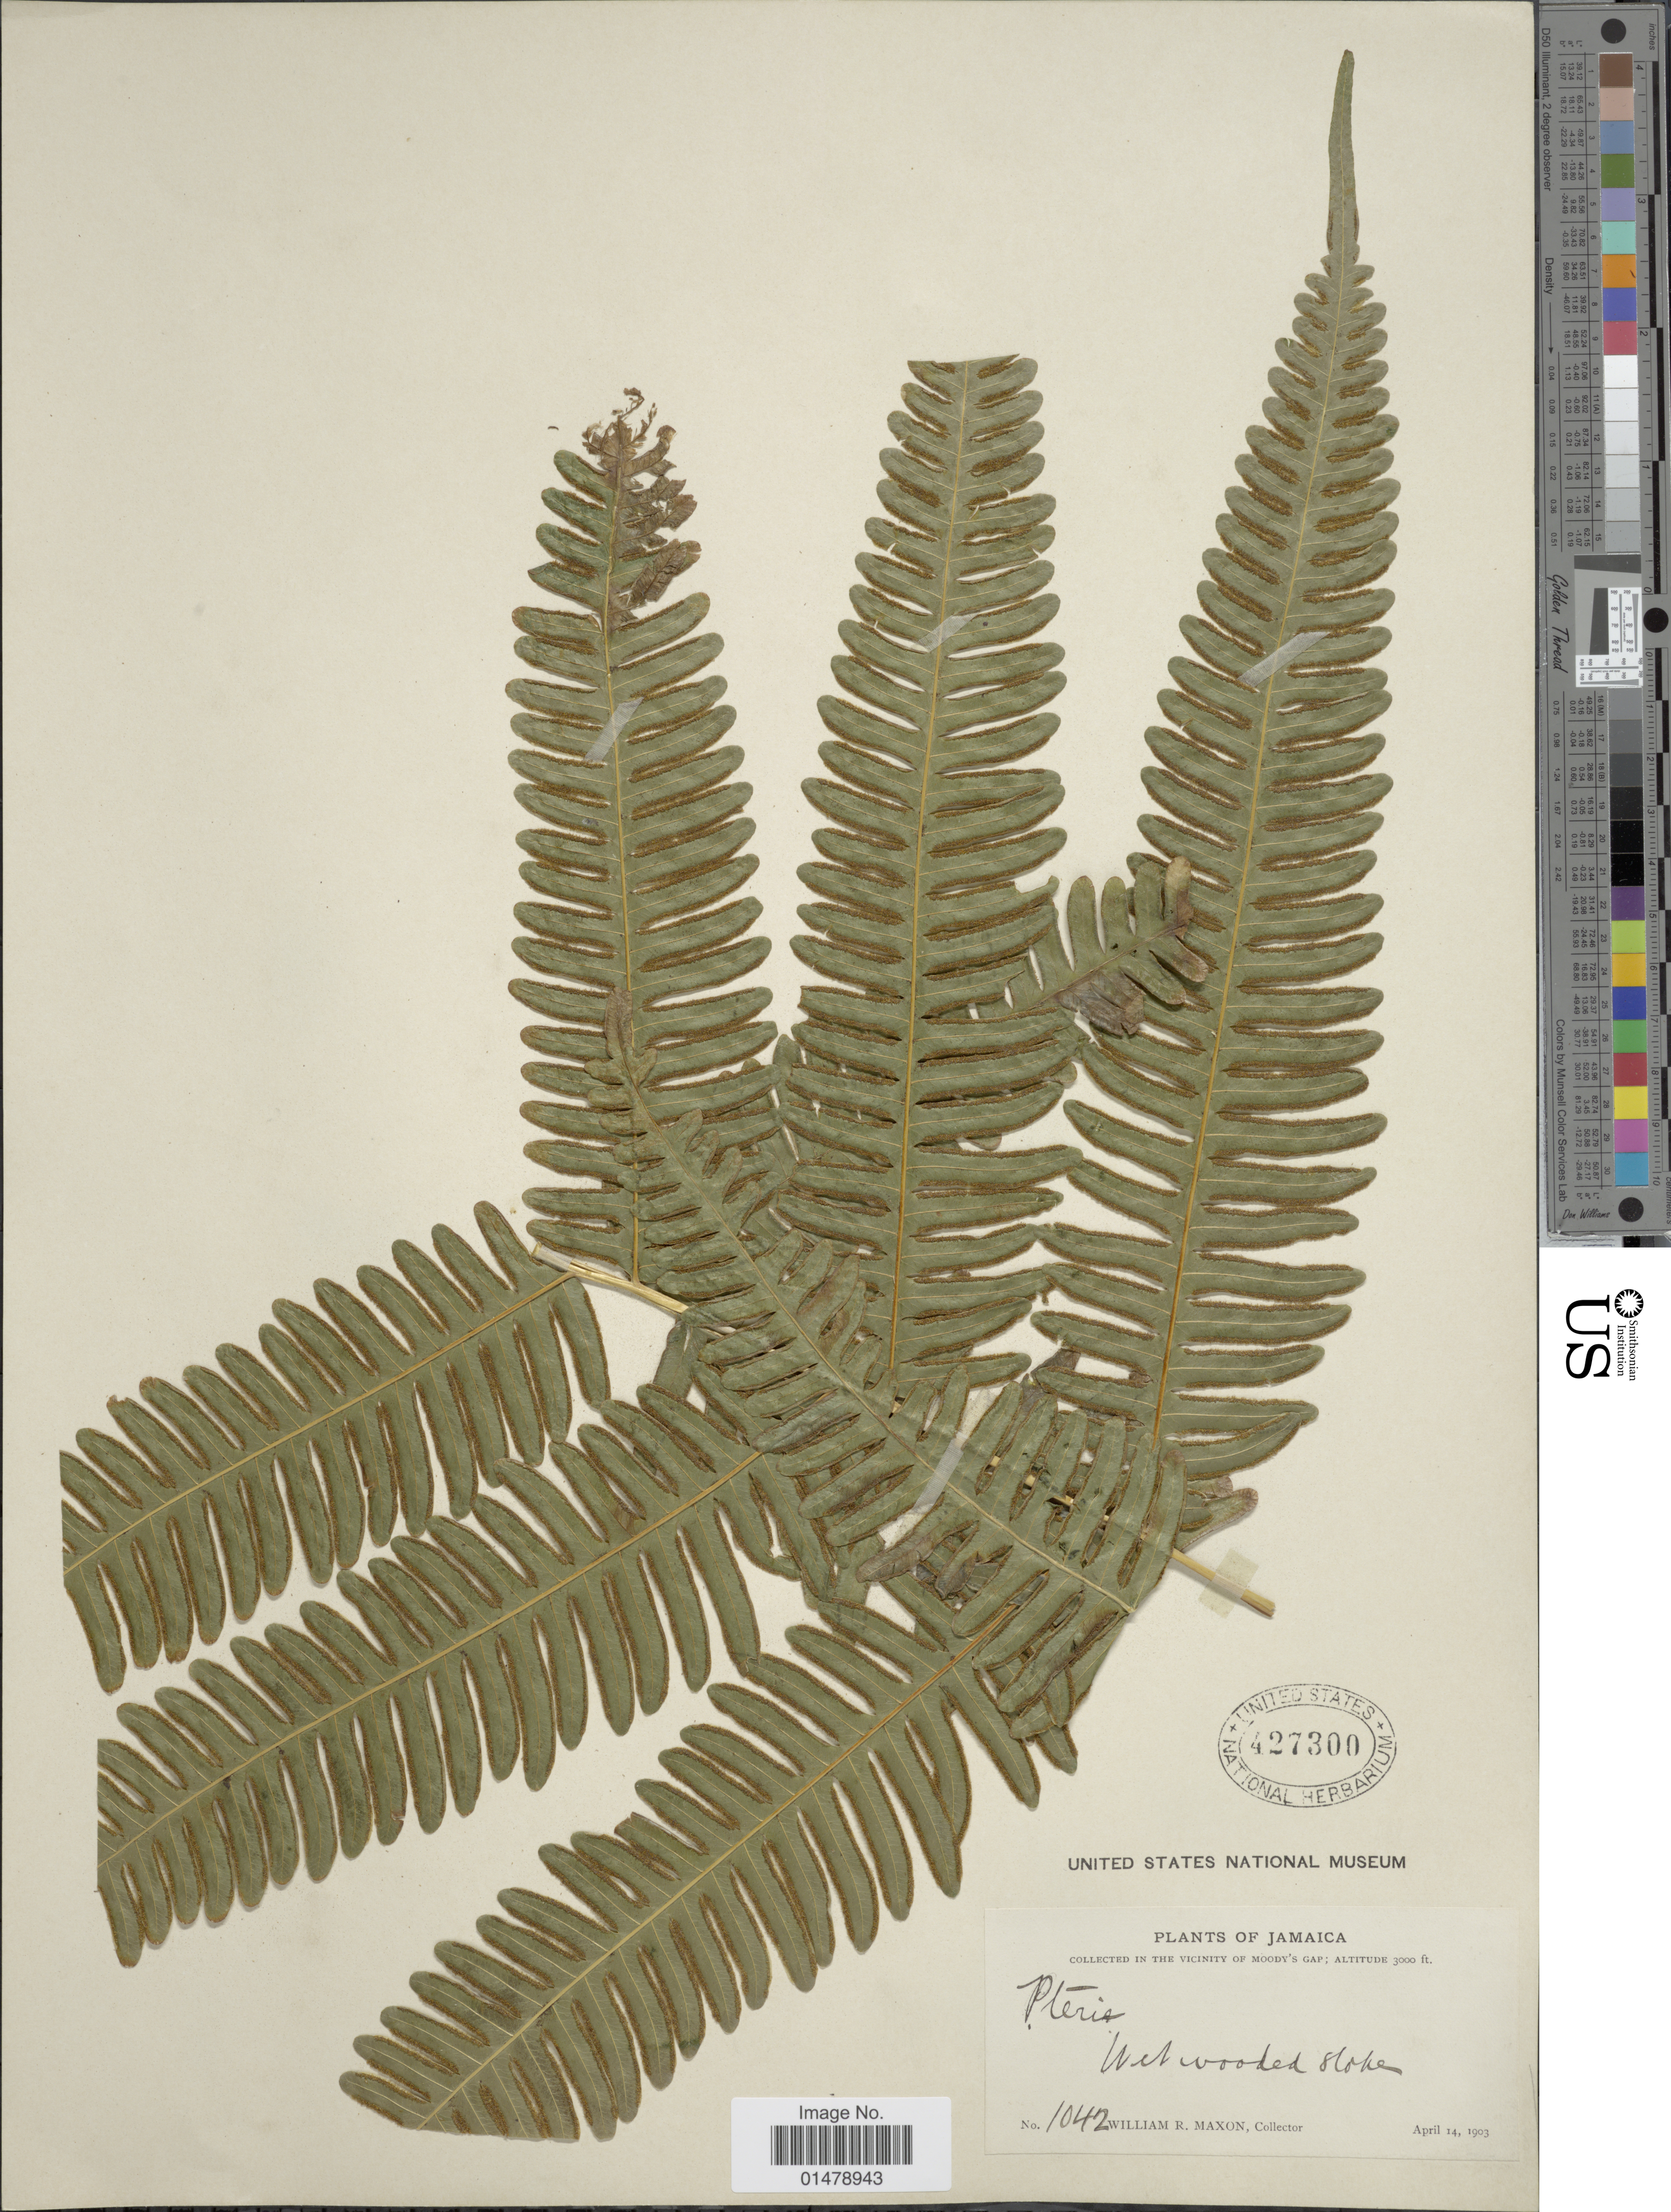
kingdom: Plantae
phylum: Tracheophyta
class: Polypodiopsida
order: Polypodiales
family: Pteridaceae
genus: Pteris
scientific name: Pteris quadriaurita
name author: Retz.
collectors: W. R. Maxon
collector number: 1042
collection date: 1903-04-14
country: Jamaica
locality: In the vicinity of Moody's Gap.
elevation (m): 914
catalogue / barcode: US 427300